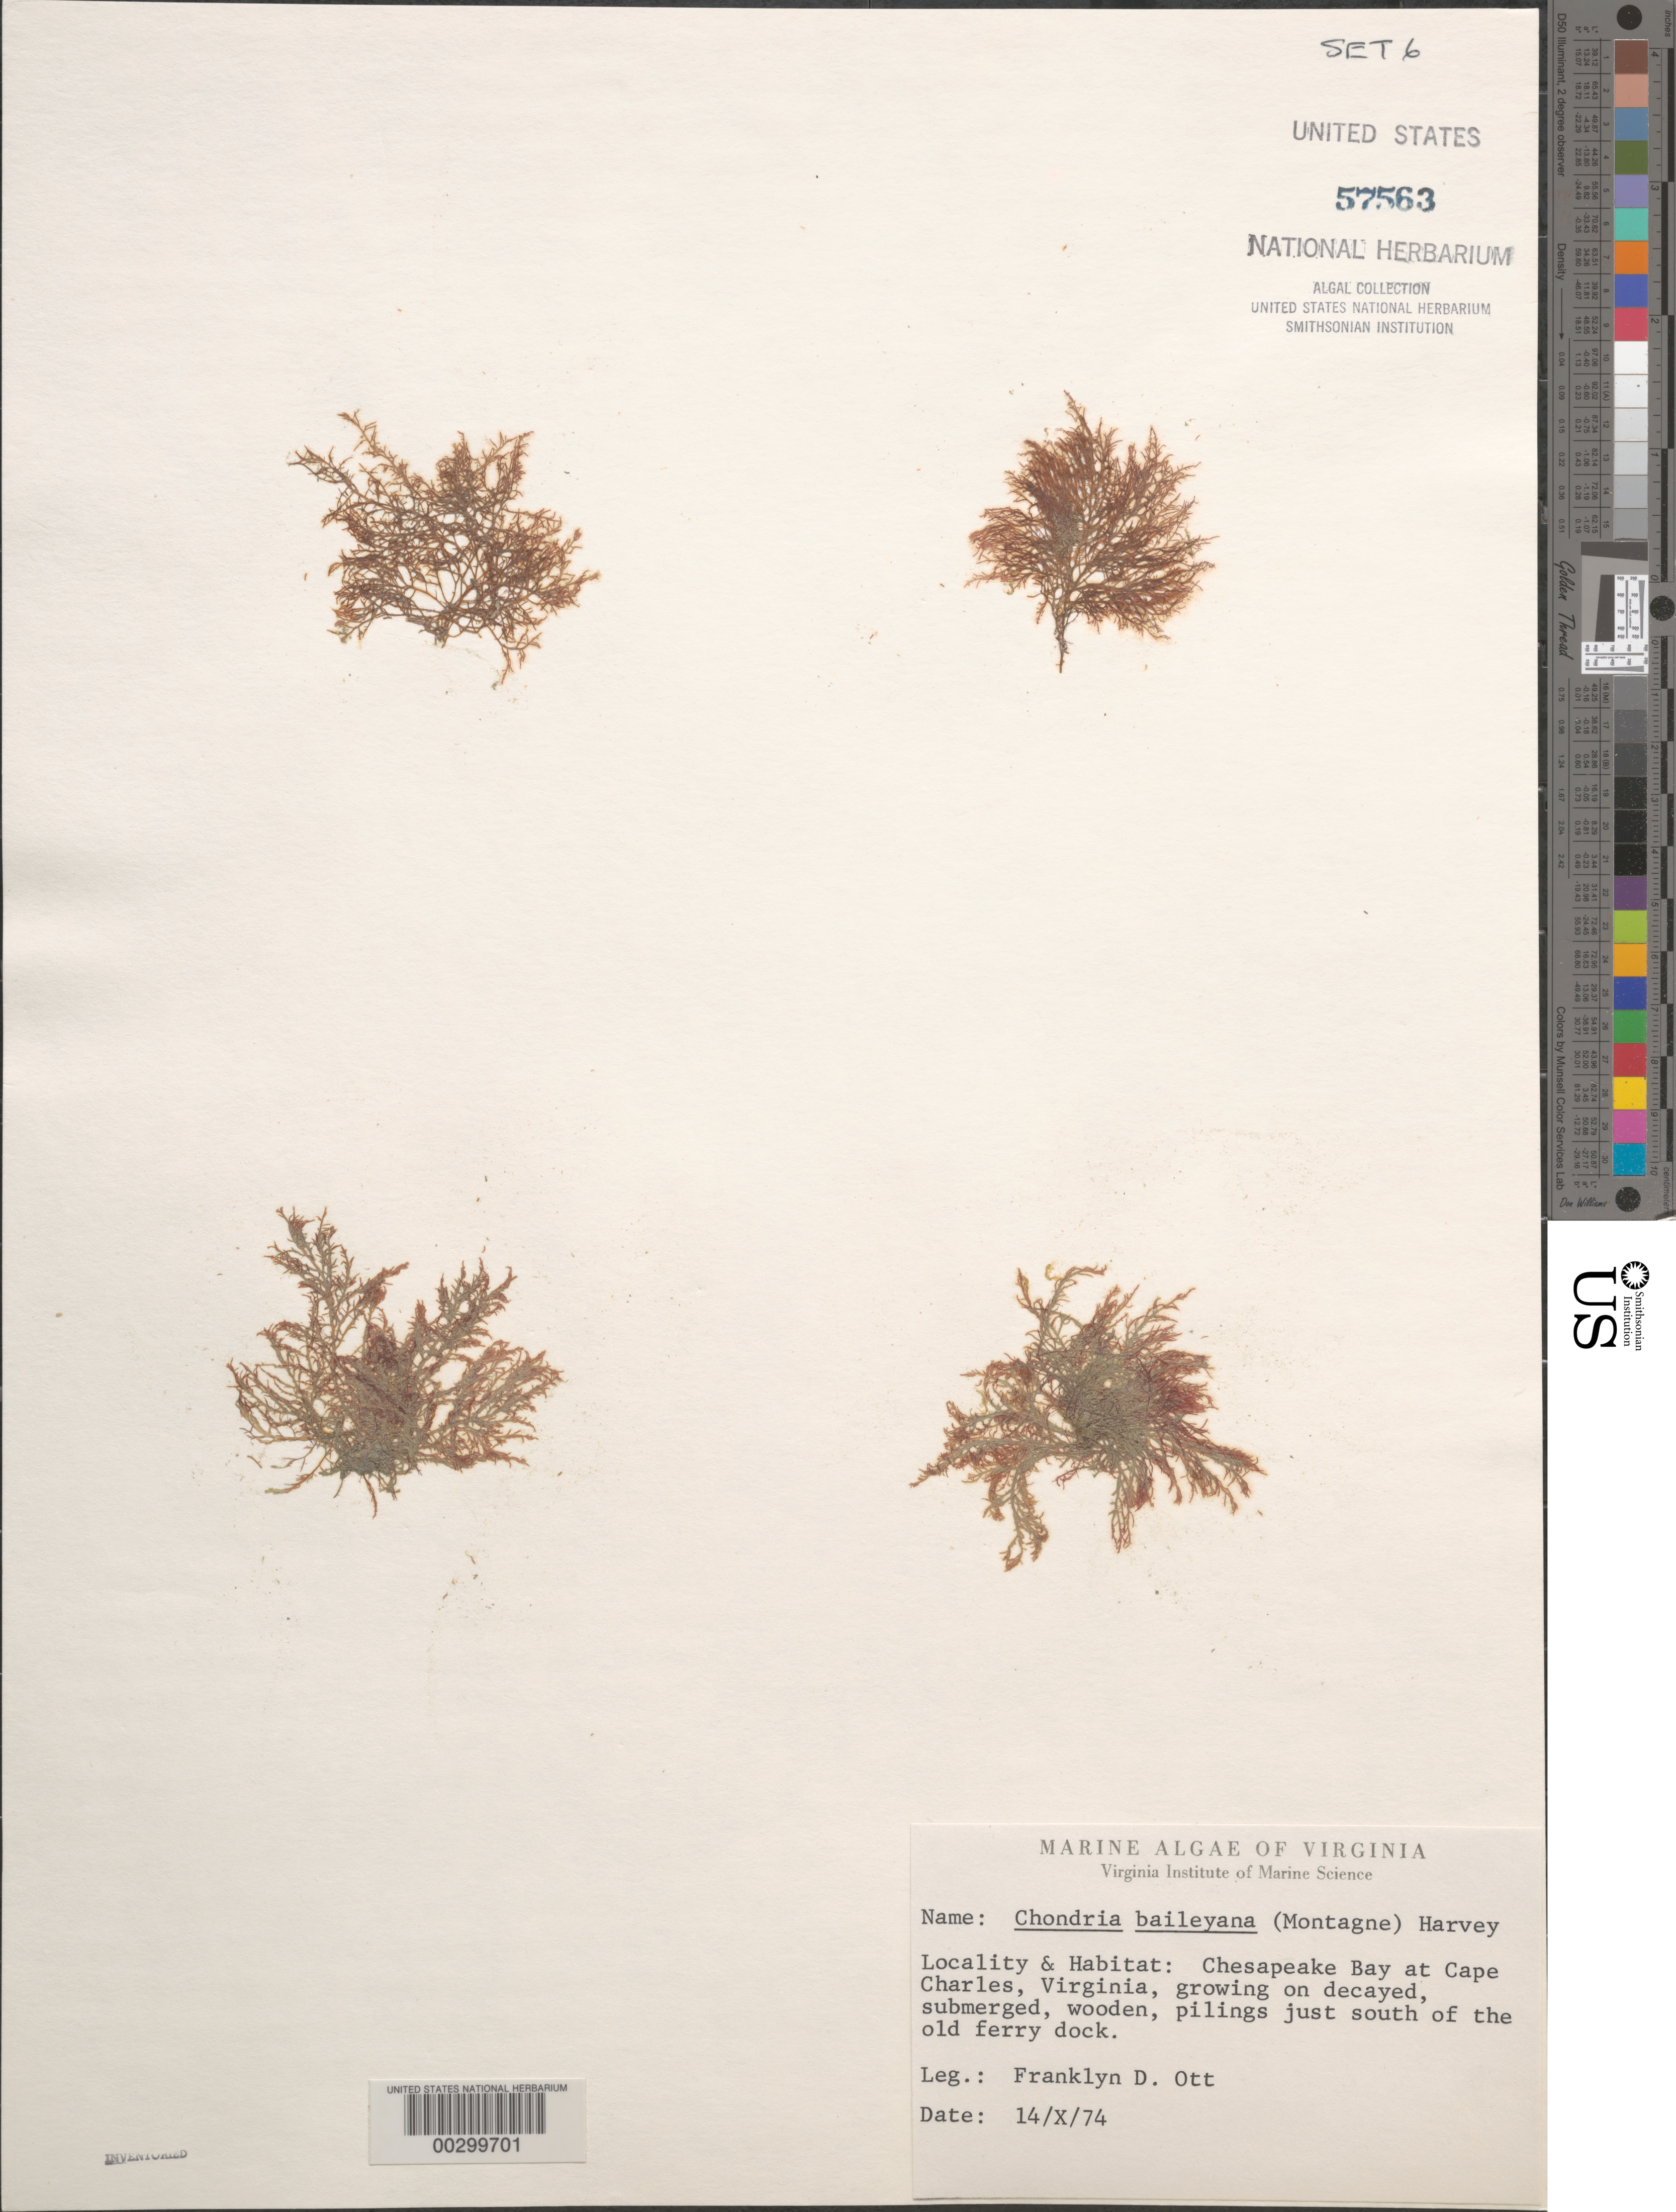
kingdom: Plantae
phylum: Rhodophyta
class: Florideophyceae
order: Ceramiales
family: Rhodomelaceae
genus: Chondria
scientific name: Chondria baileyana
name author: (Mont.) Harv.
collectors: F. Ott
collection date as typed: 14 Oct 1974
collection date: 1974-10-14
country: United States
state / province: Virginia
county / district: Northampton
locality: Chesapeake Bay at Cape Charles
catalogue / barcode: US 57563